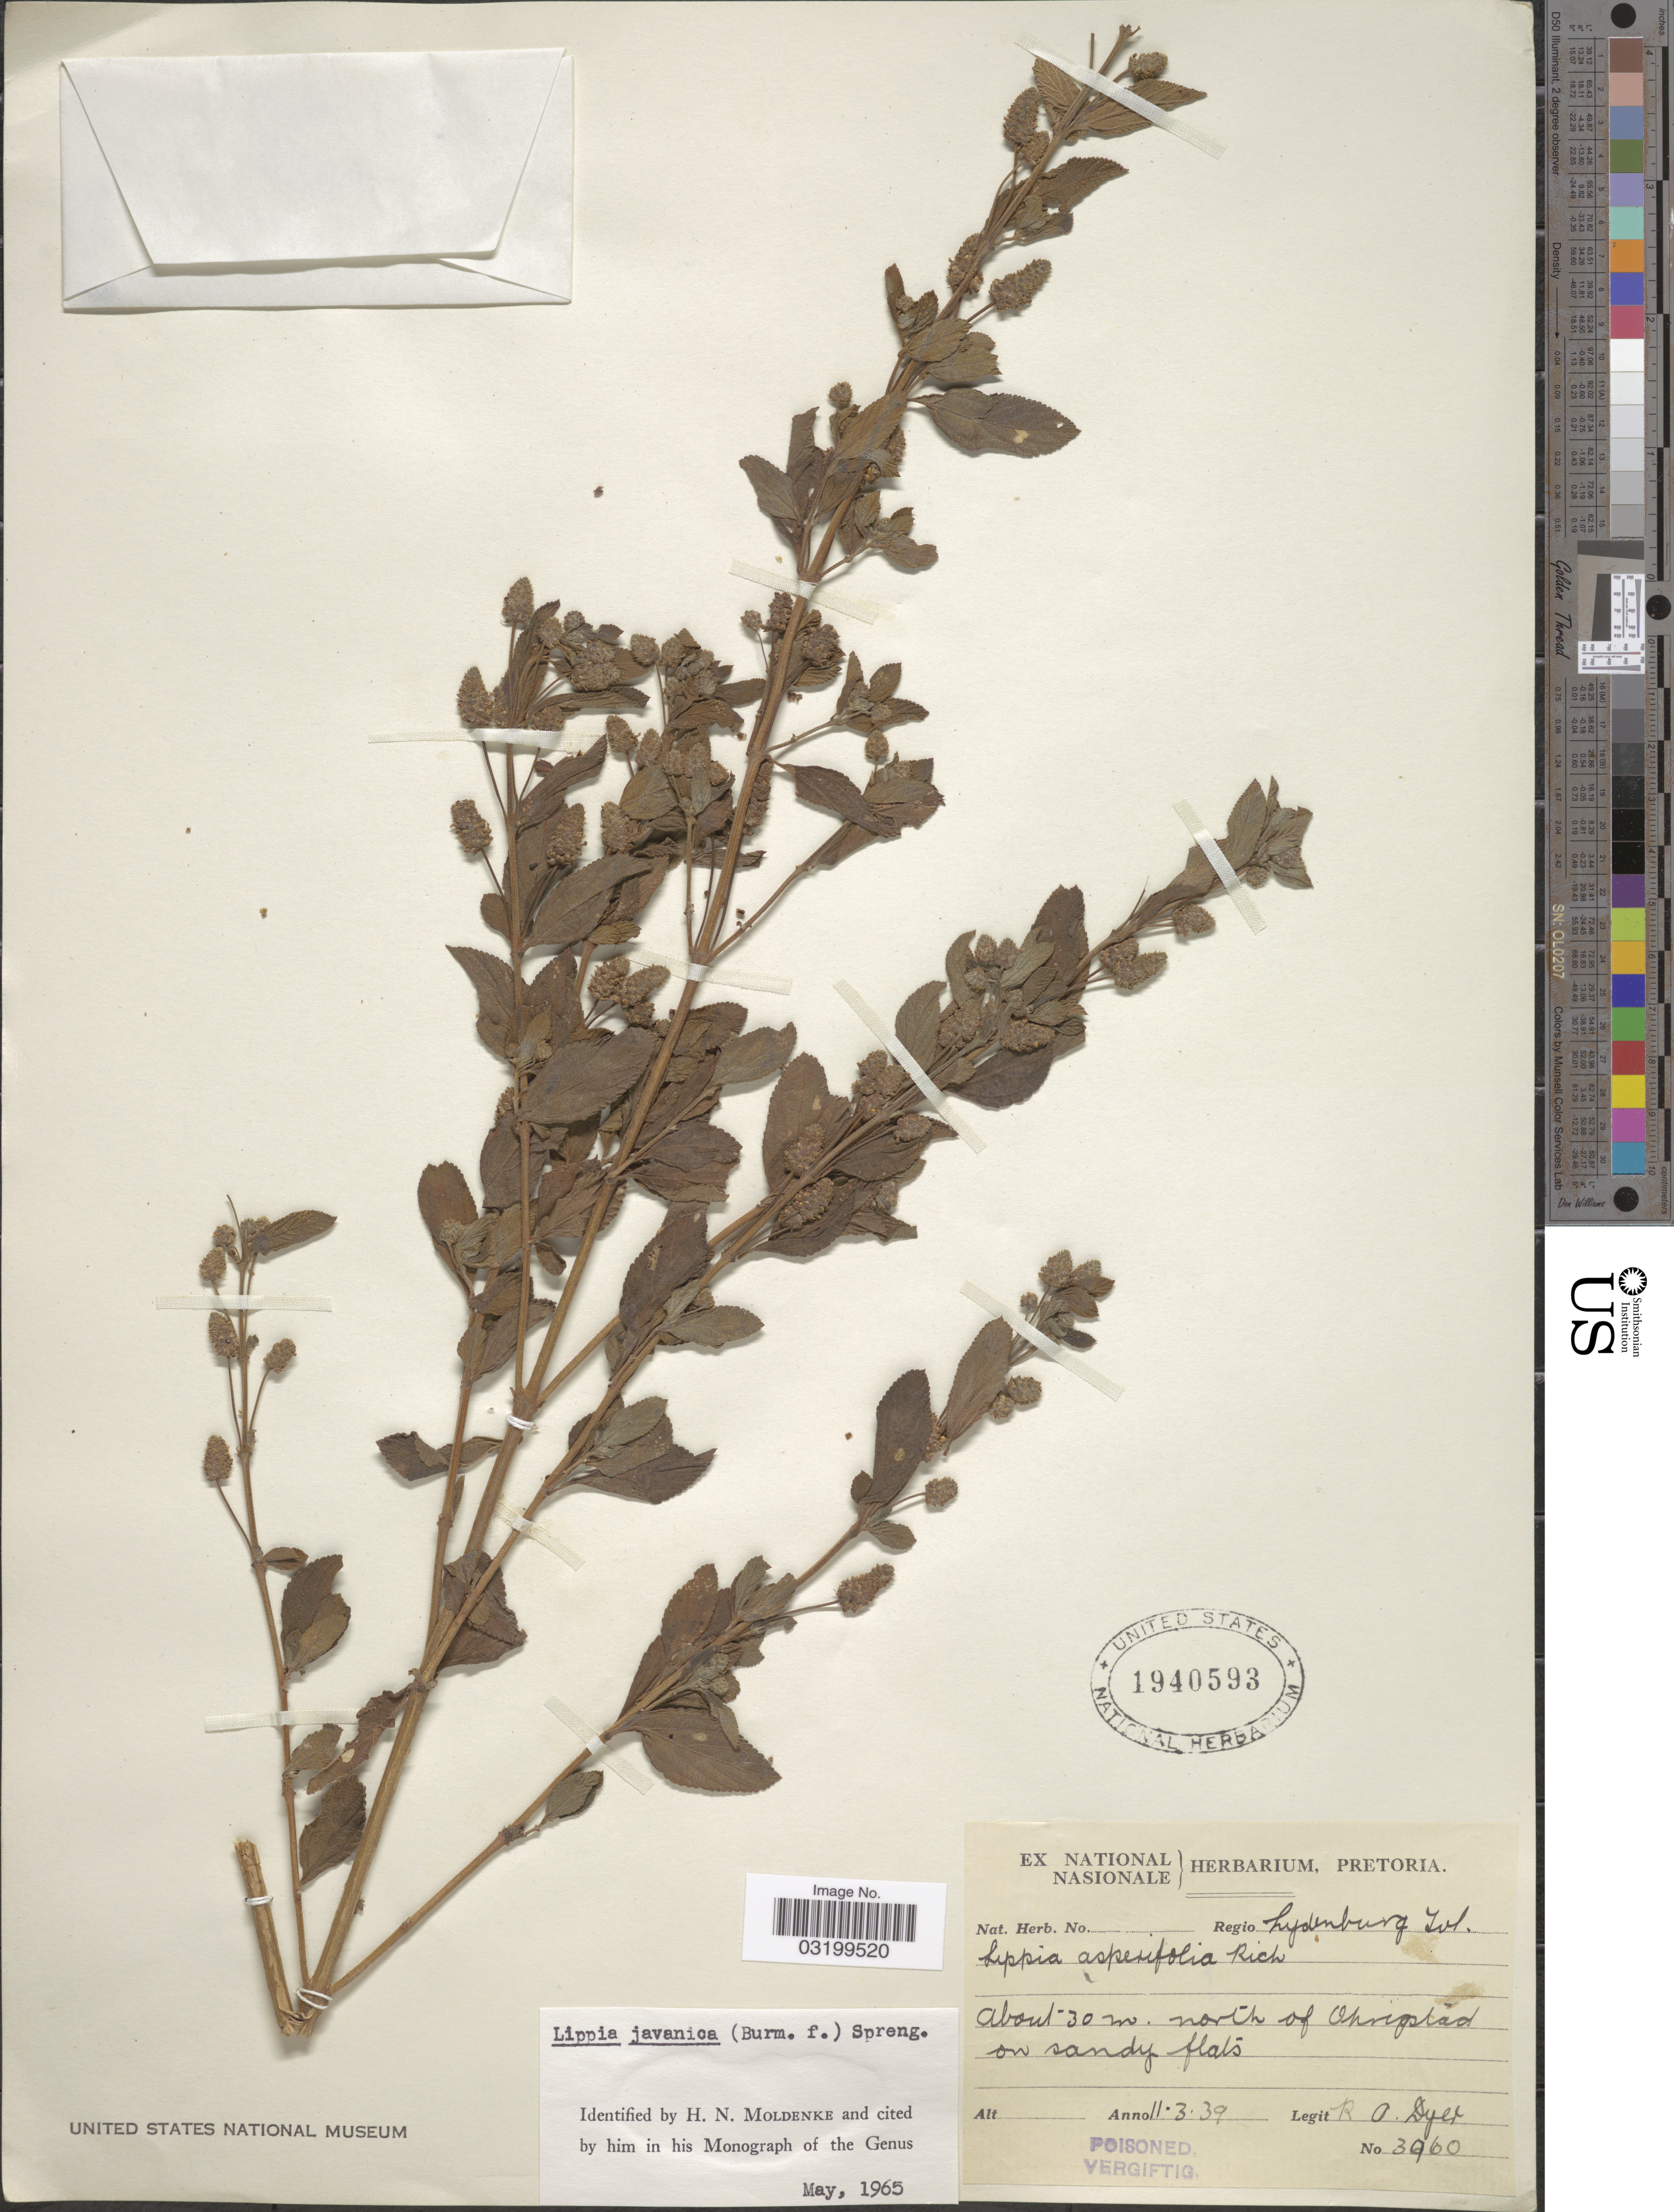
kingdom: Plantae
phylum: Tracheophyta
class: Magnoliopsida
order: Lamiales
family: Verbenaceae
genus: Lippia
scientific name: Lippia javanica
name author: (Burm. f.) Spreng.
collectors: R. A. Dyer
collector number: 3960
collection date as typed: Transcribed d/m/y: 11/3/39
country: South Africa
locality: Regio: Lydenburg Tvl. About 30 m. north of Ohrigstad on sandy flats.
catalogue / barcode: US 1940593